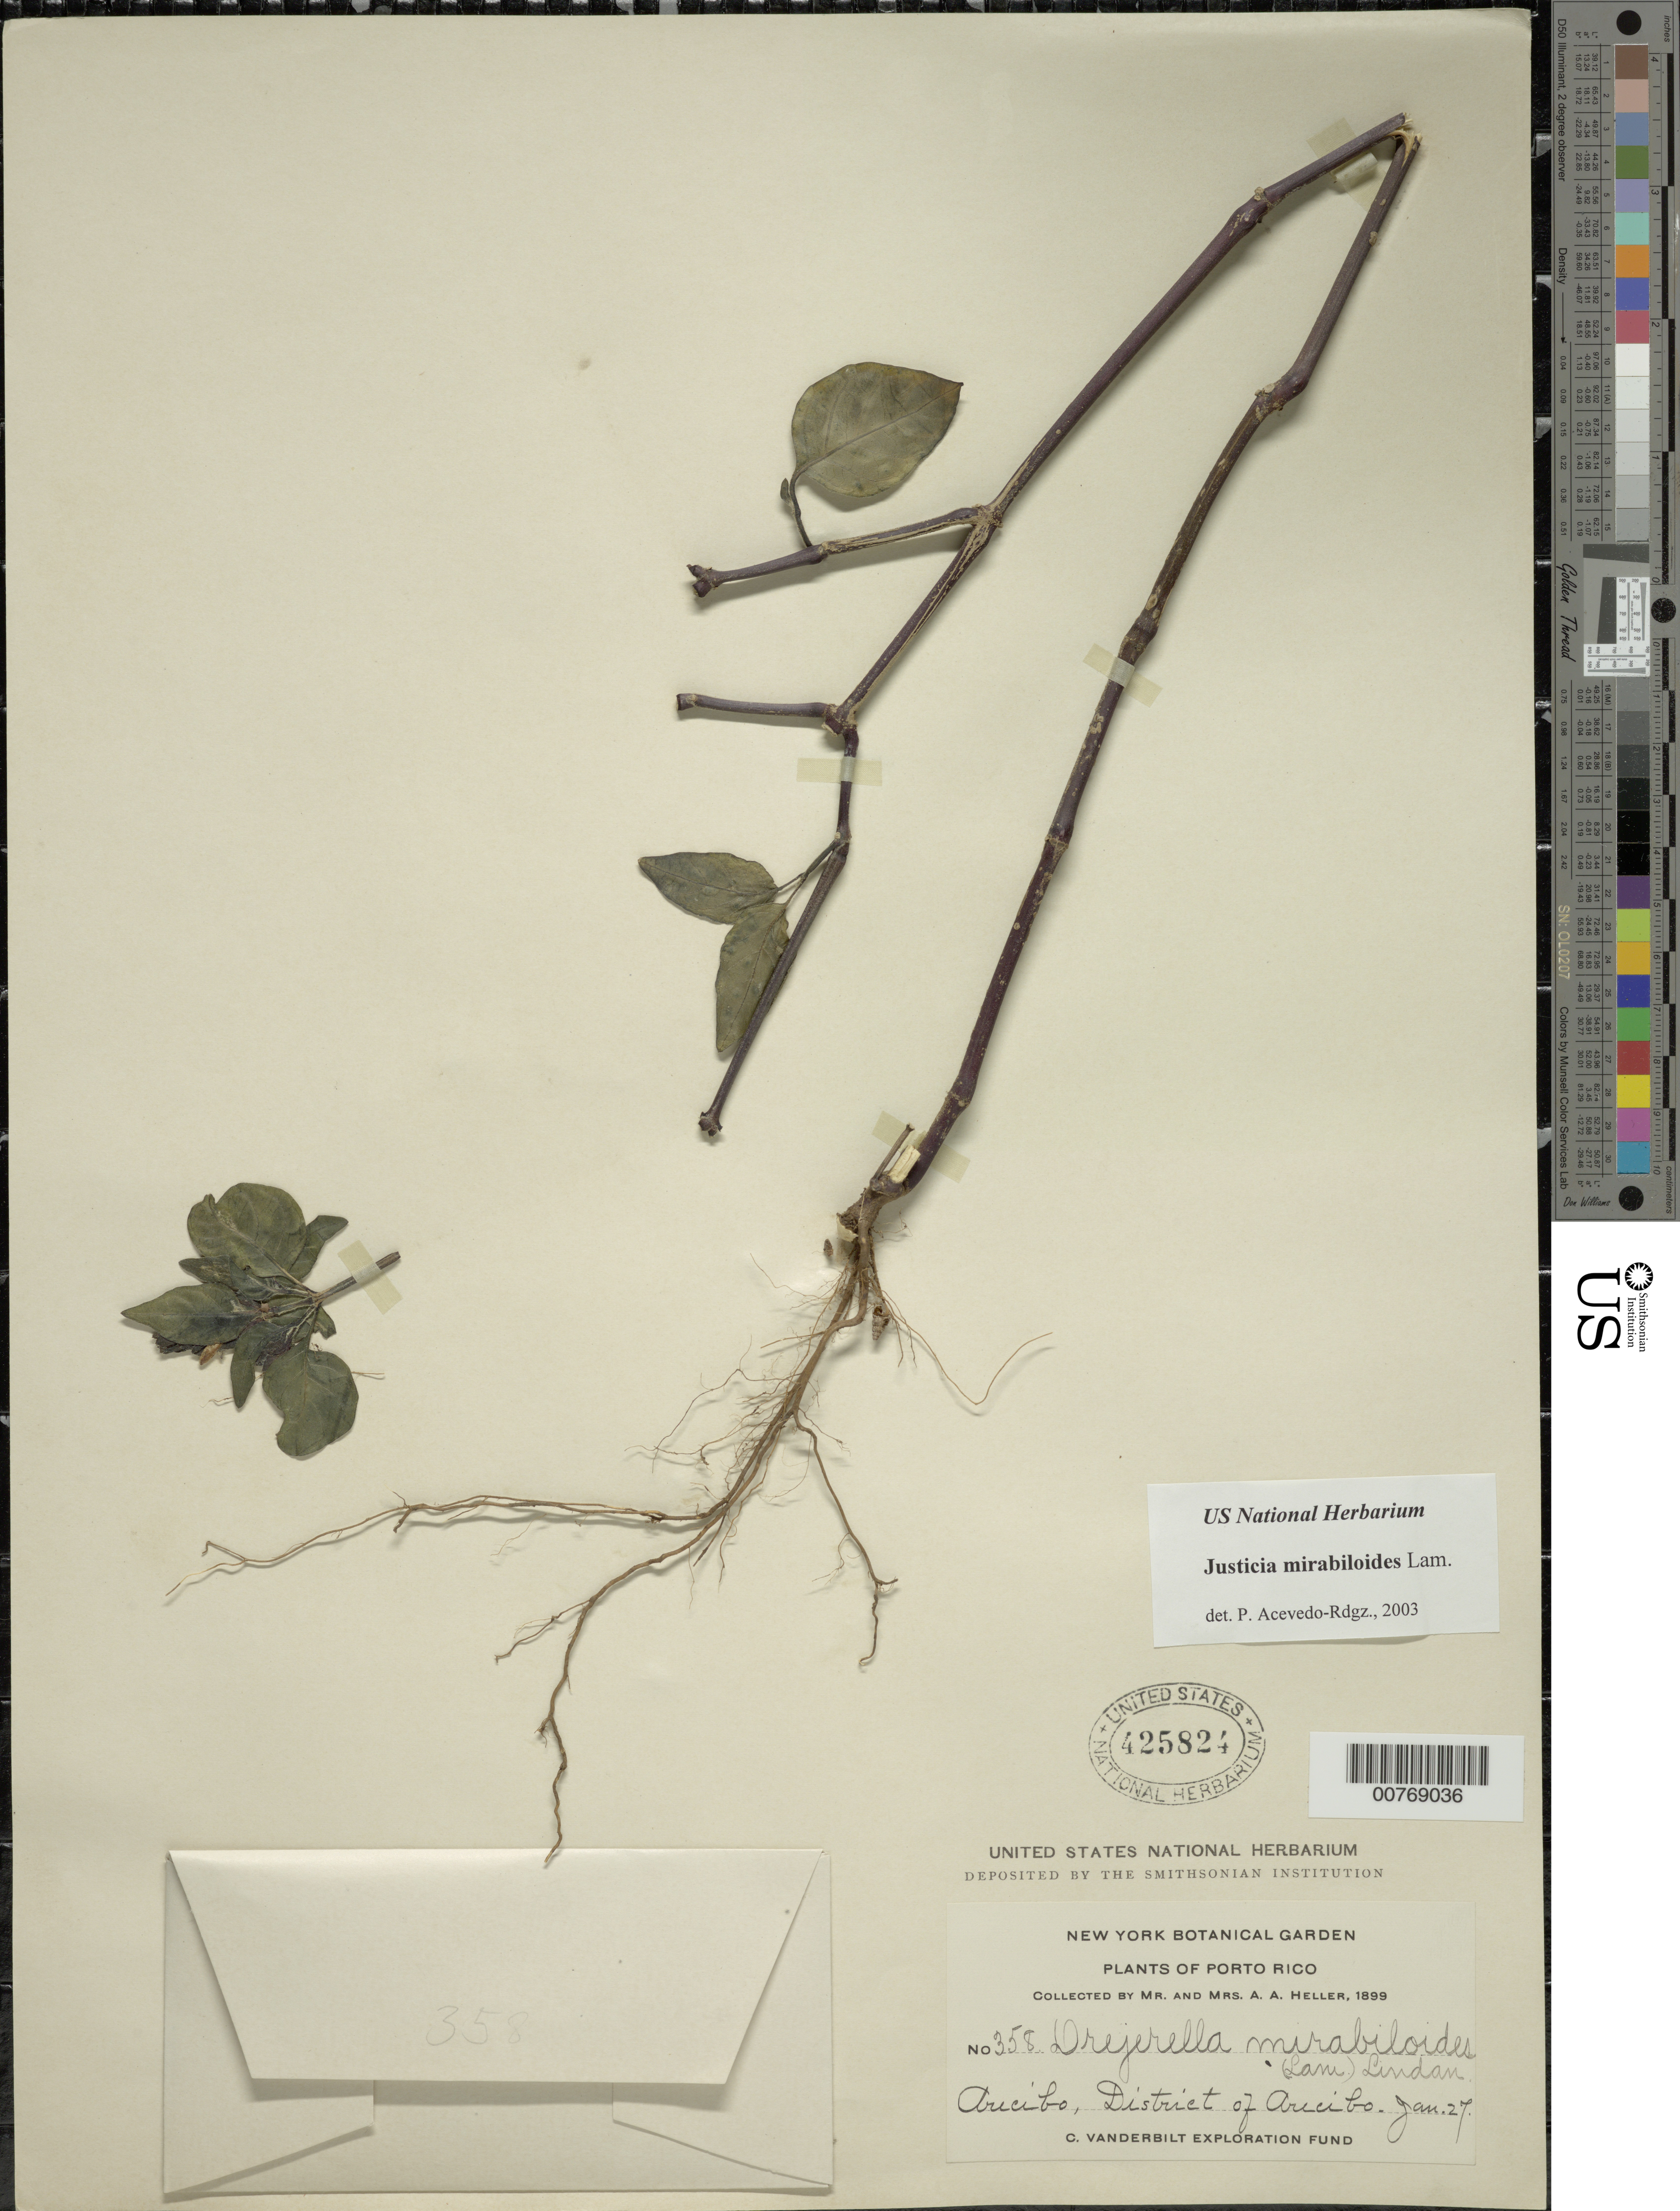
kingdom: Plantae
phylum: Tracheophyta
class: Magnoliopsida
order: Lamiales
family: Acanthaceae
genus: Justicia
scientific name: Justicia mirabiloides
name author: Lam.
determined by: Acevedo-Rodríguez, P., (BOT), Smithsonian Institution - National Museum of Natural History (UNITED STATES)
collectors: A. A. Heller & E. G. Heller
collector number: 358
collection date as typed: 27 Jan 1899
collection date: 1899-01-27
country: Puerto Rico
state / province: Arecibo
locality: Arecibo, District of Arecibo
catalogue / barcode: US 425824